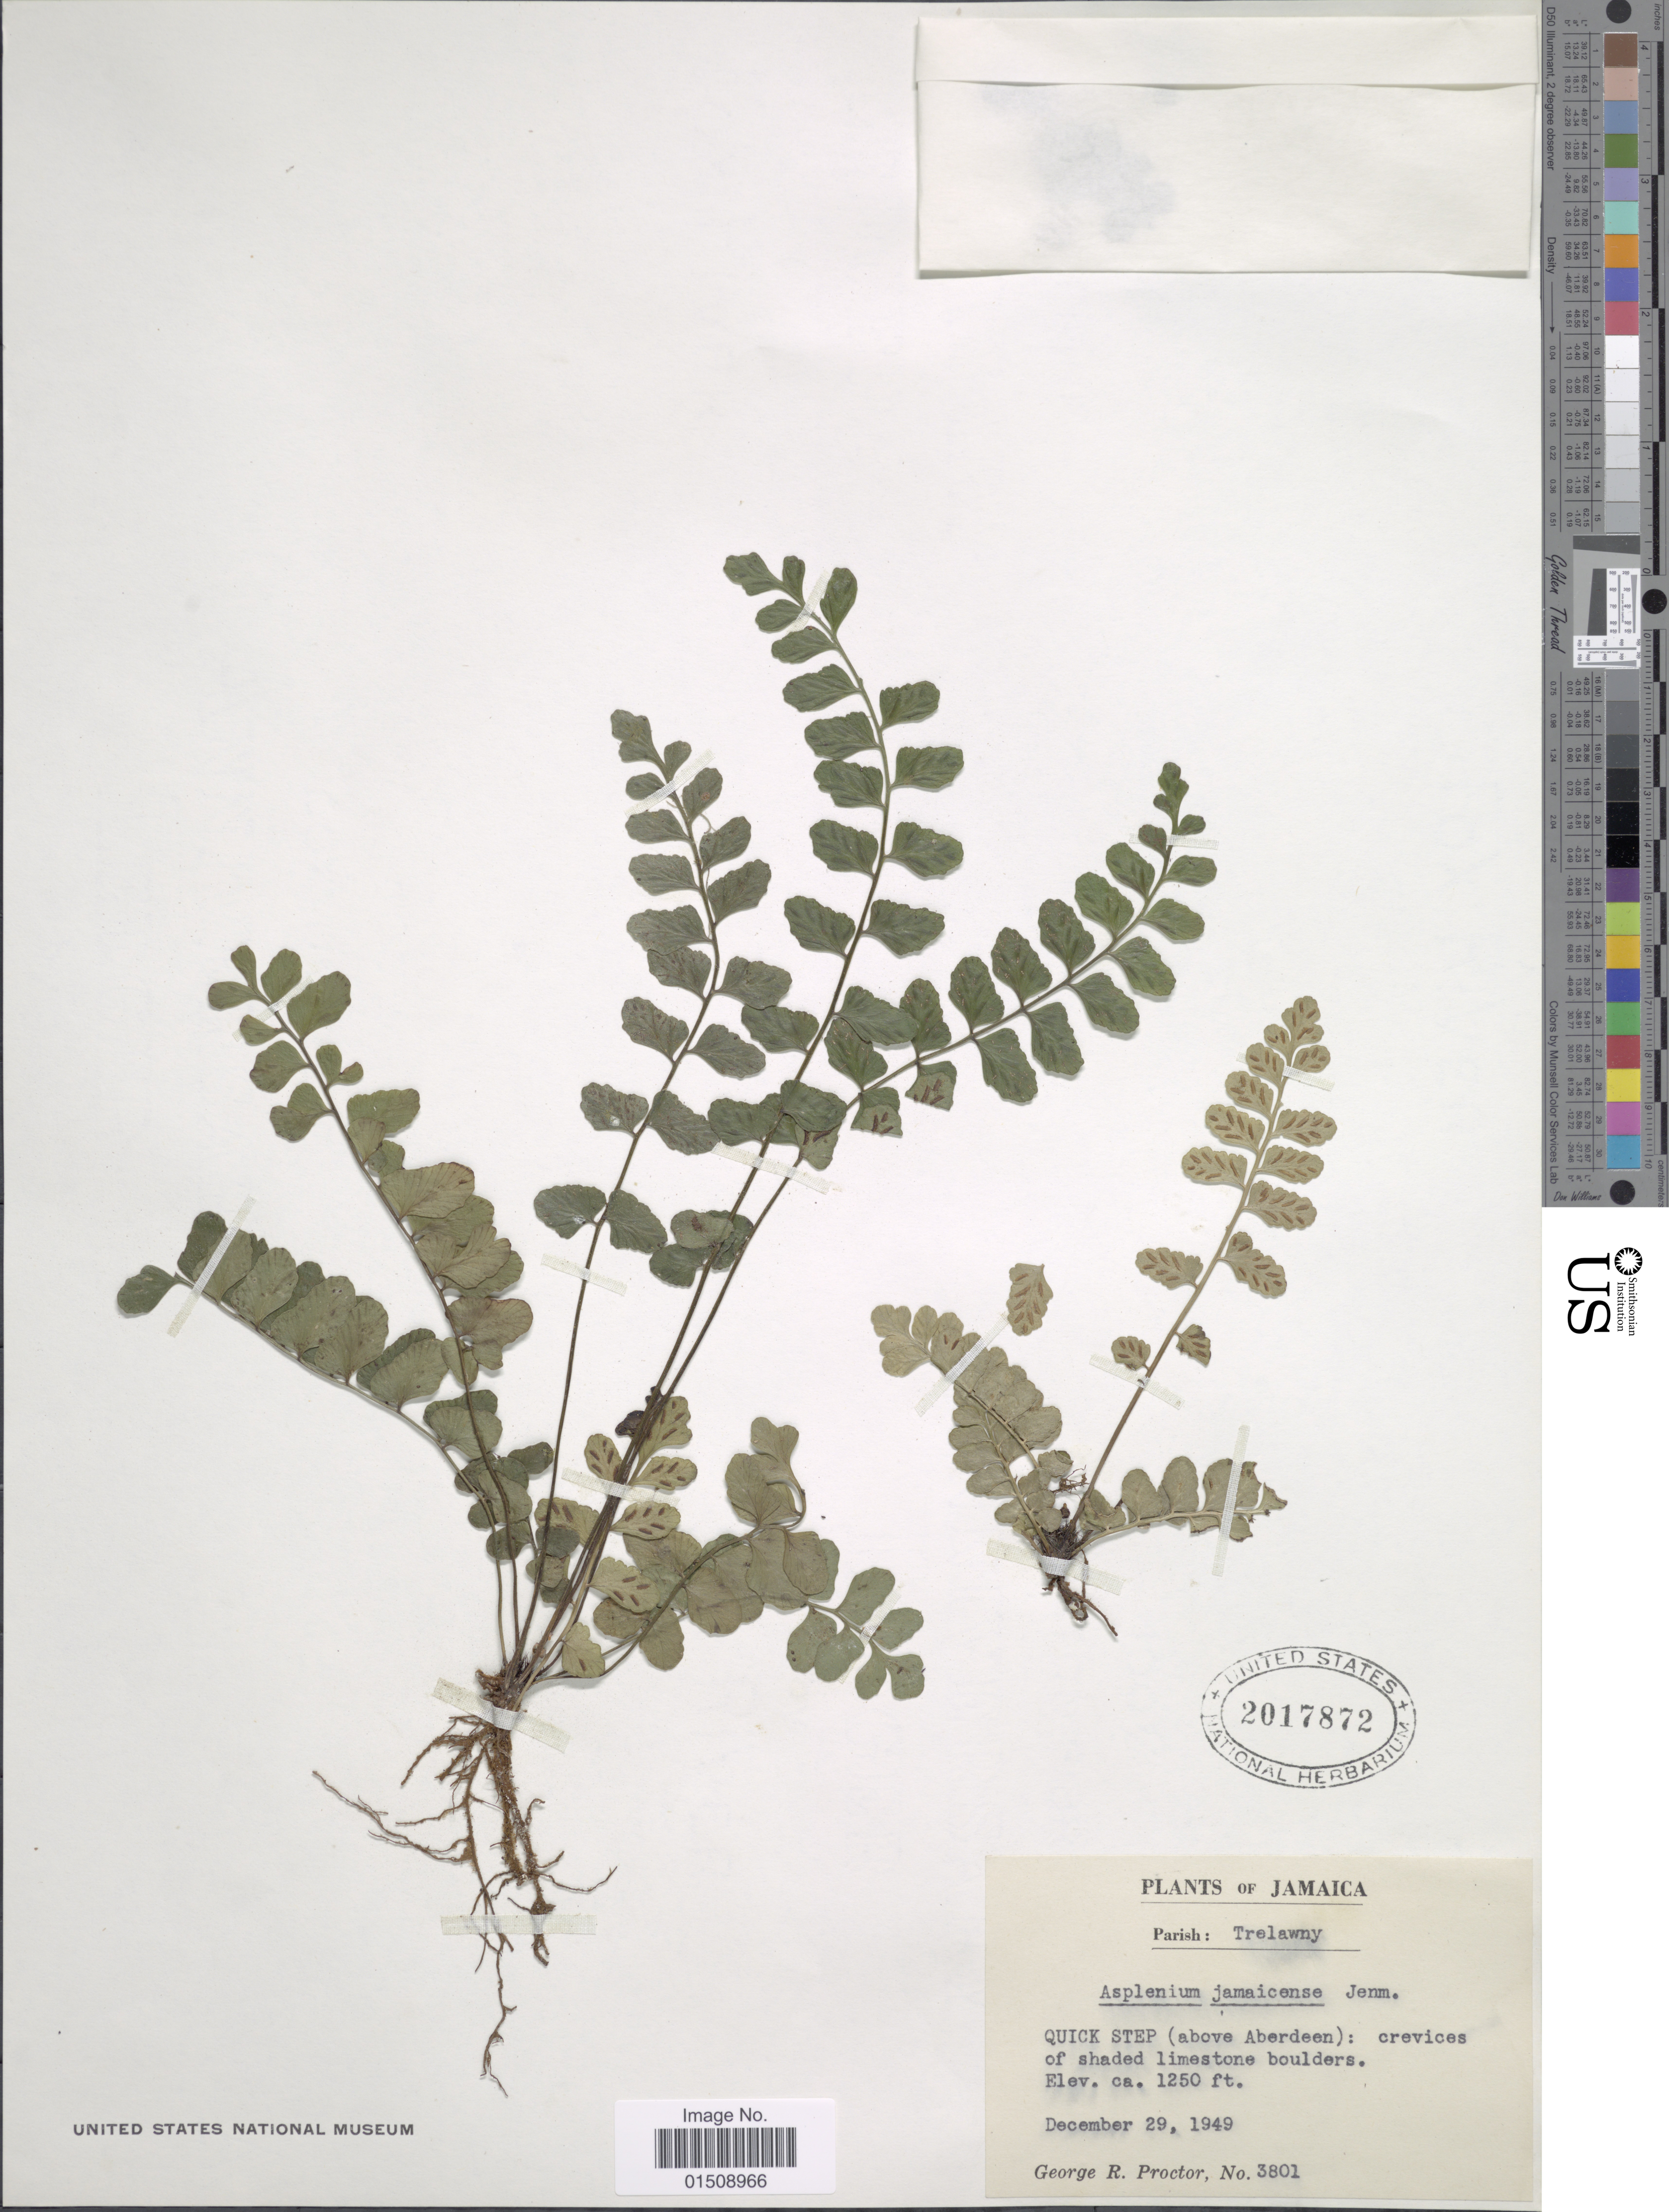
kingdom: Plantae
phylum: Tracheophyta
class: Polypodiopsida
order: Polypodiales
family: Aspleniaceae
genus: Asplenium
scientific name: Asplenium jamaicense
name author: Jenman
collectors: G. R. Proctor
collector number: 3801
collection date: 1949-12-29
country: Jamaica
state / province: Trelawny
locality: Parish: Trelawny, Quick Step (above Aberdeen)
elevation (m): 381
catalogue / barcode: US 2017872